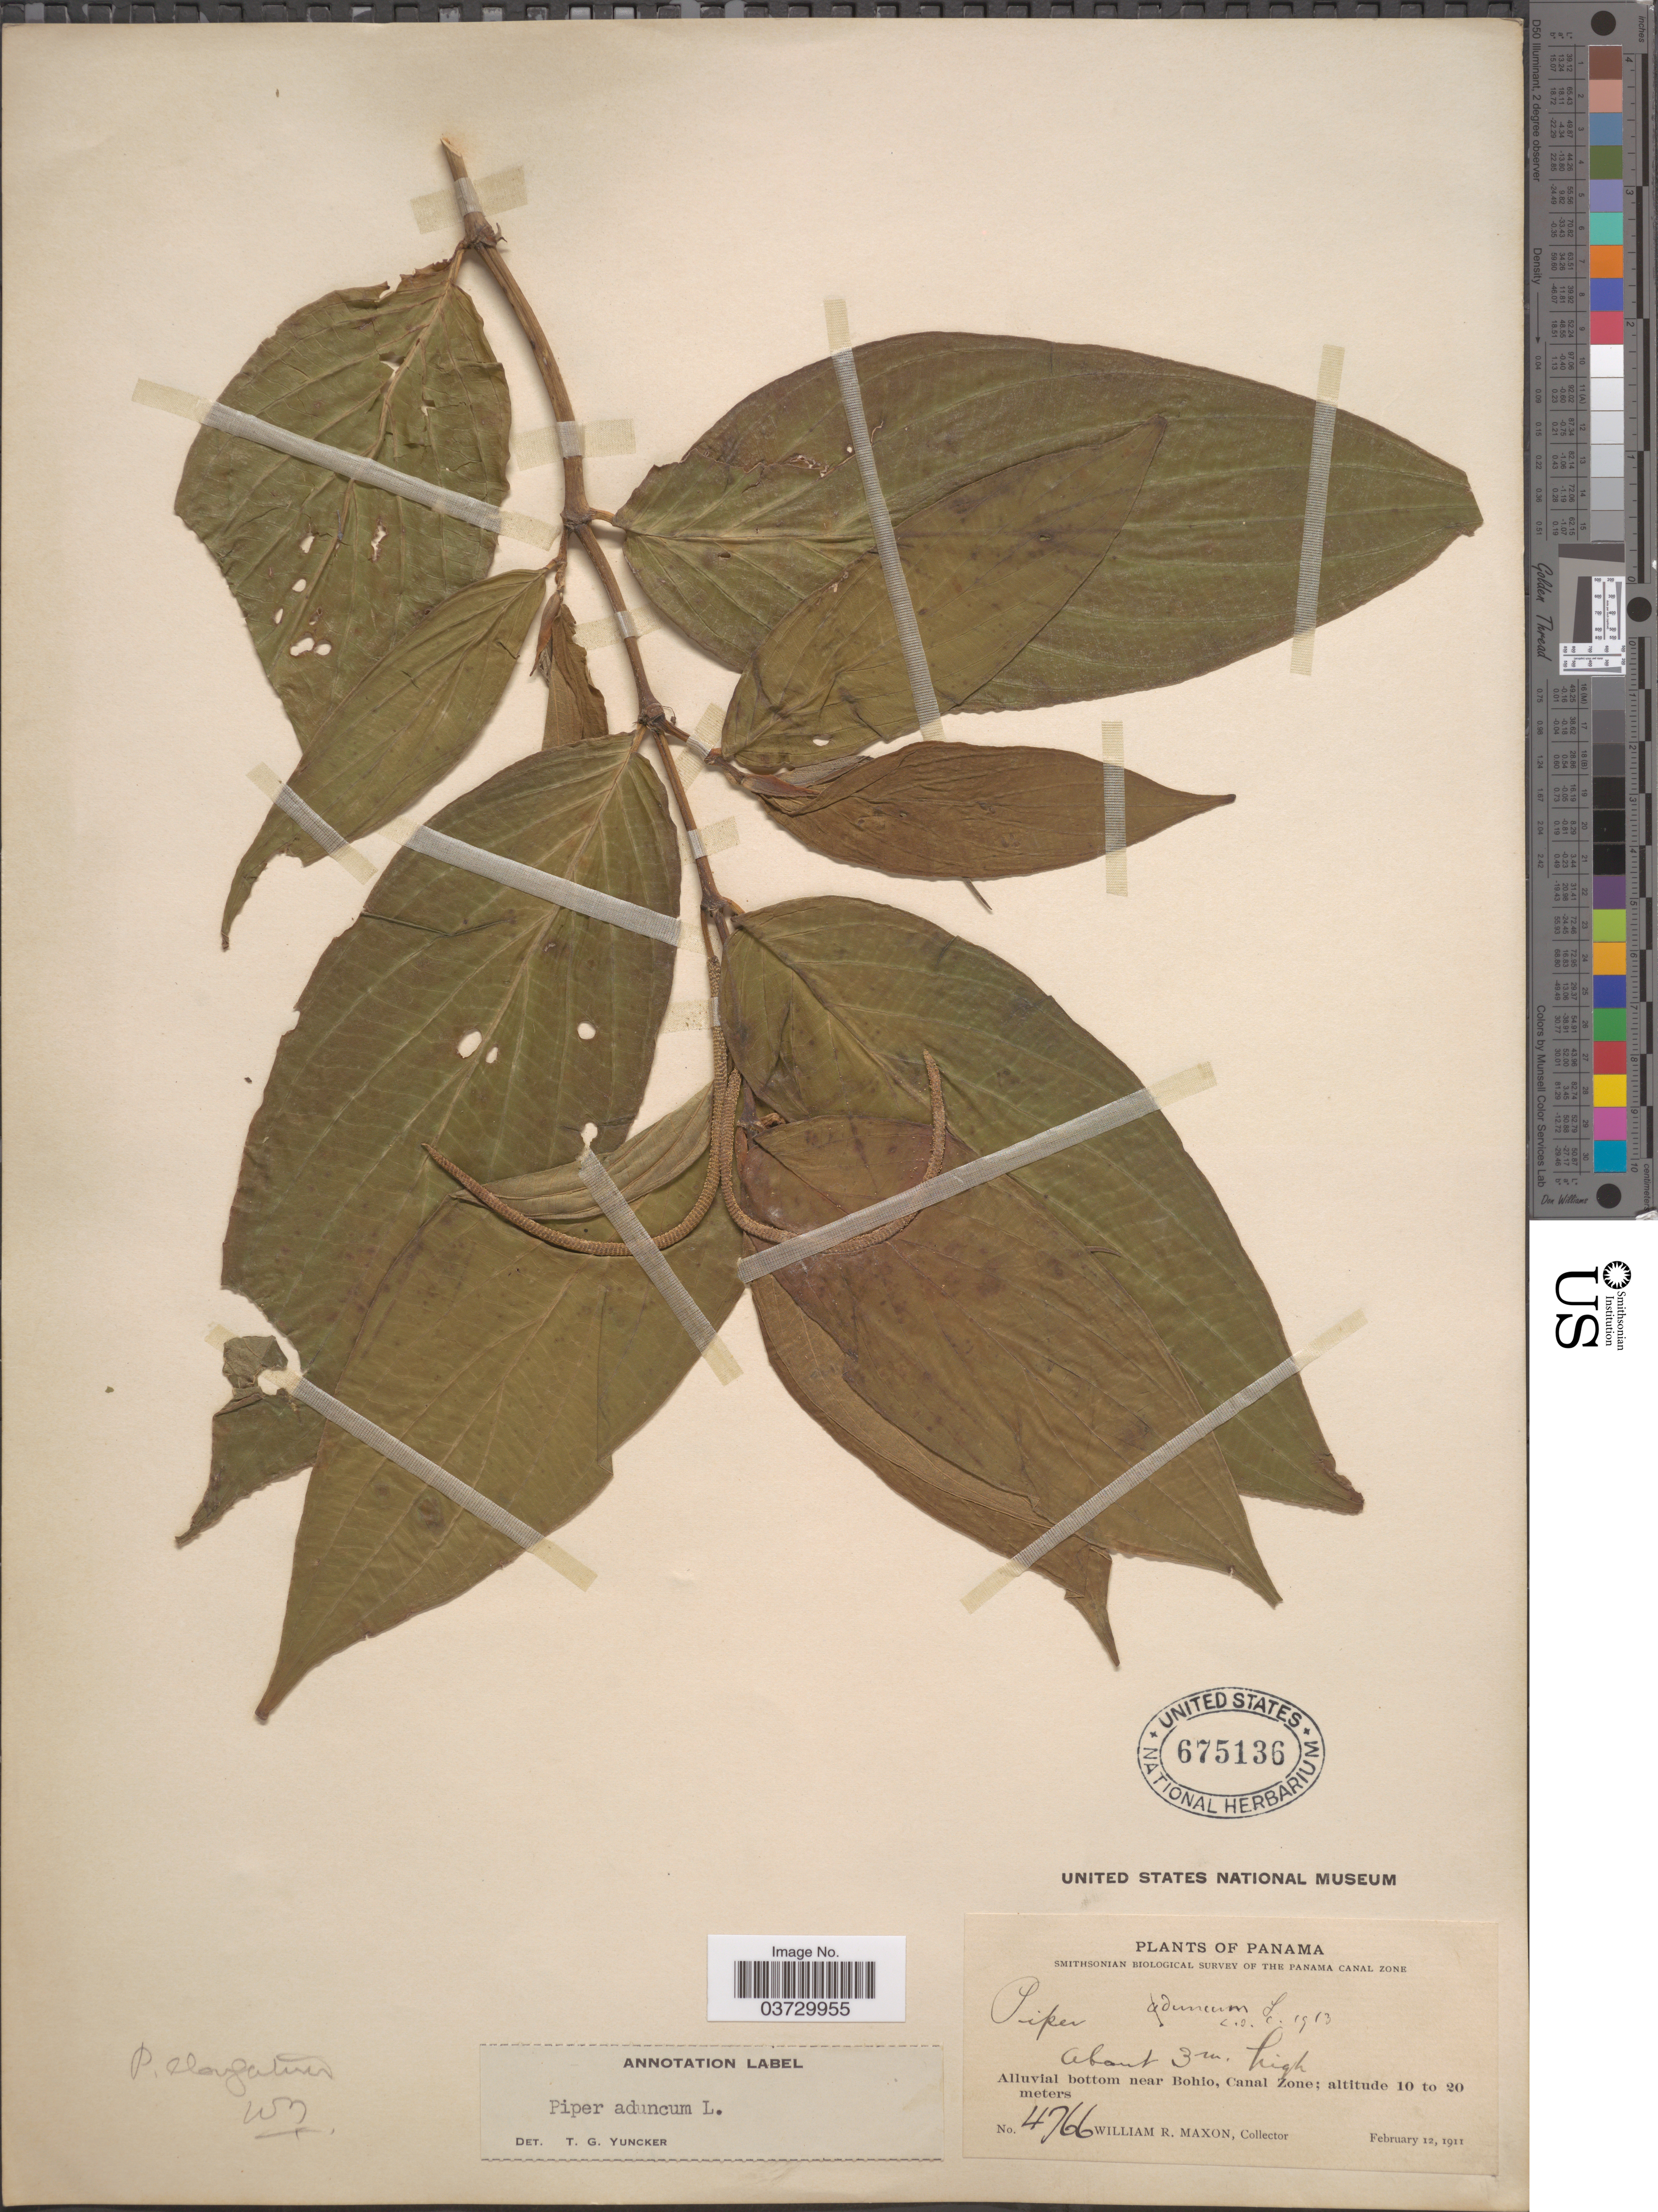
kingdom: Plantae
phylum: Tracheophyta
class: Magnoliopsida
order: Piperales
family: Piperaceae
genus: Piper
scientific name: Piper aduncum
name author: L.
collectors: W. R. Maxon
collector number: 4766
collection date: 1911-02-12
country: Panama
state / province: Colón / Panamá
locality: Alluvial bottom near Bohio, Canal Zone.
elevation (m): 10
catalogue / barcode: US 675136